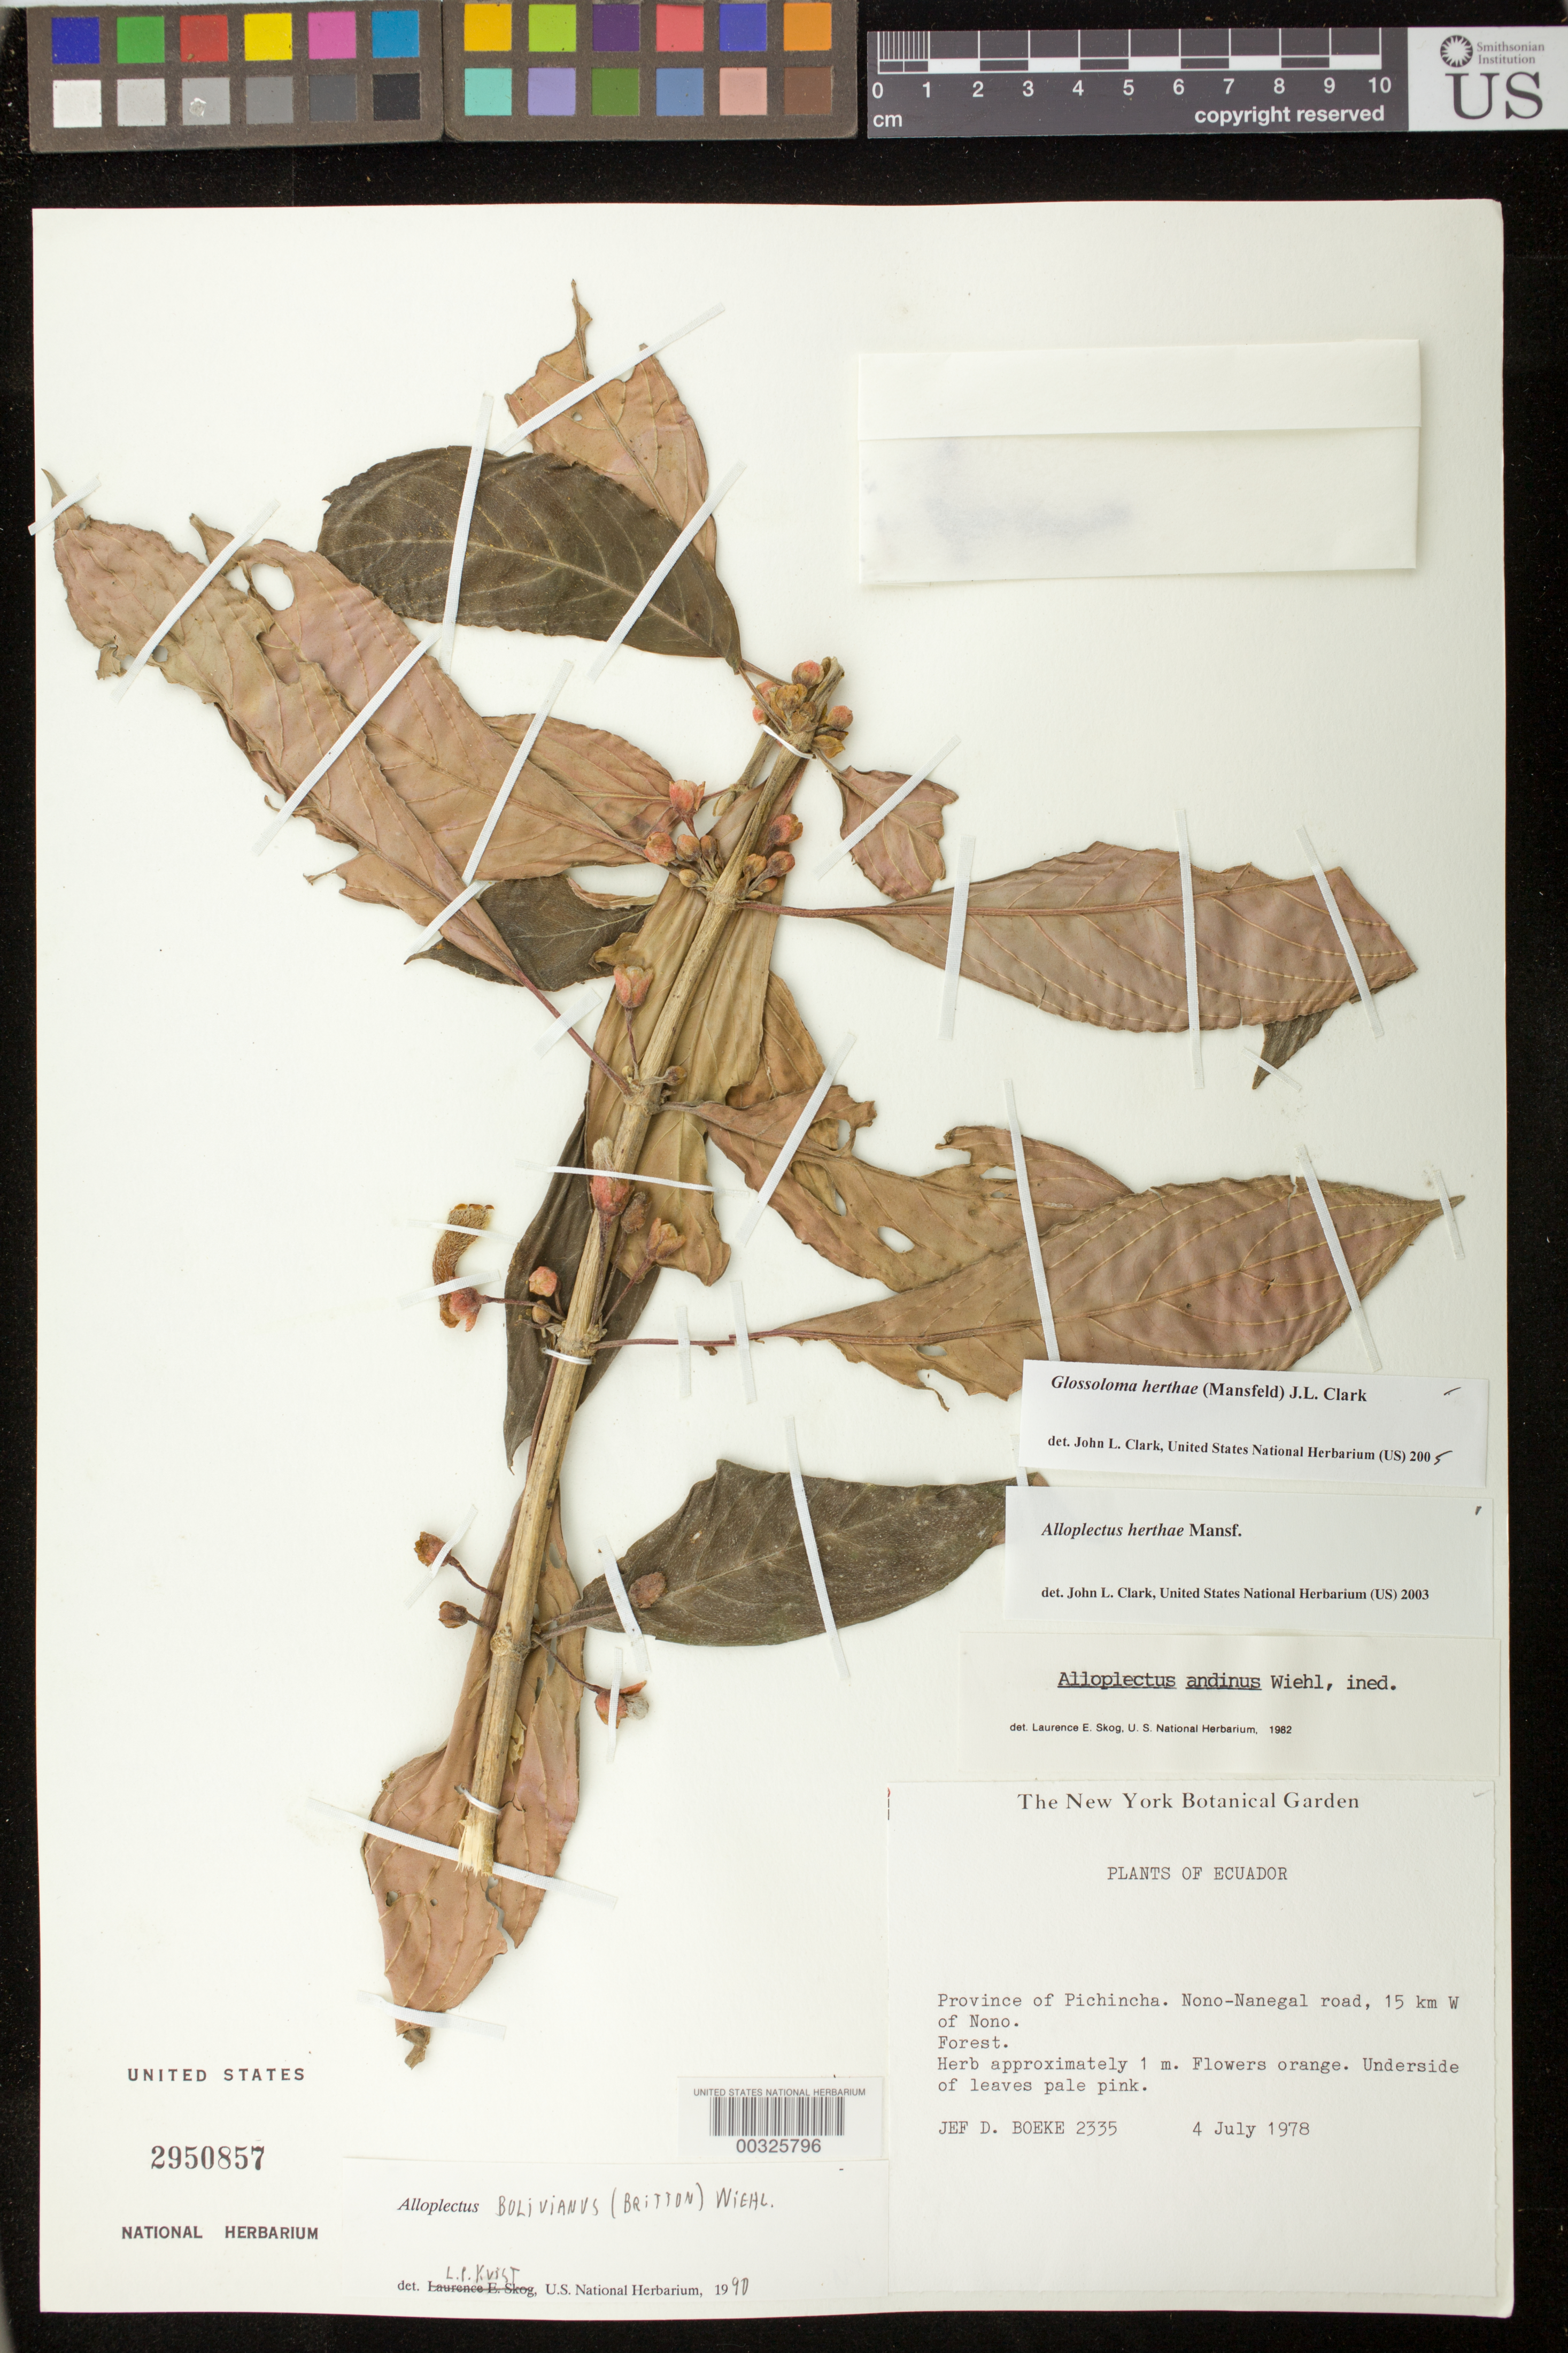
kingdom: Plantae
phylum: Tracheophyta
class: Magnoliopsida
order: Lamiales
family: Gesneriaceae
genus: Glossoloma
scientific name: Glossoloma herthae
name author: (Mansf.) J.L. Clark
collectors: J. D. Boeke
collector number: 2335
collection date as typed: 04 Jul 1978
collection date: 1978-07-04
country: Ecuador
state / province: Pichincha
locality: Nono - Nanegal road, 15 km W of Nono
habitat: Forest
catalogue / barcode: US 2950857